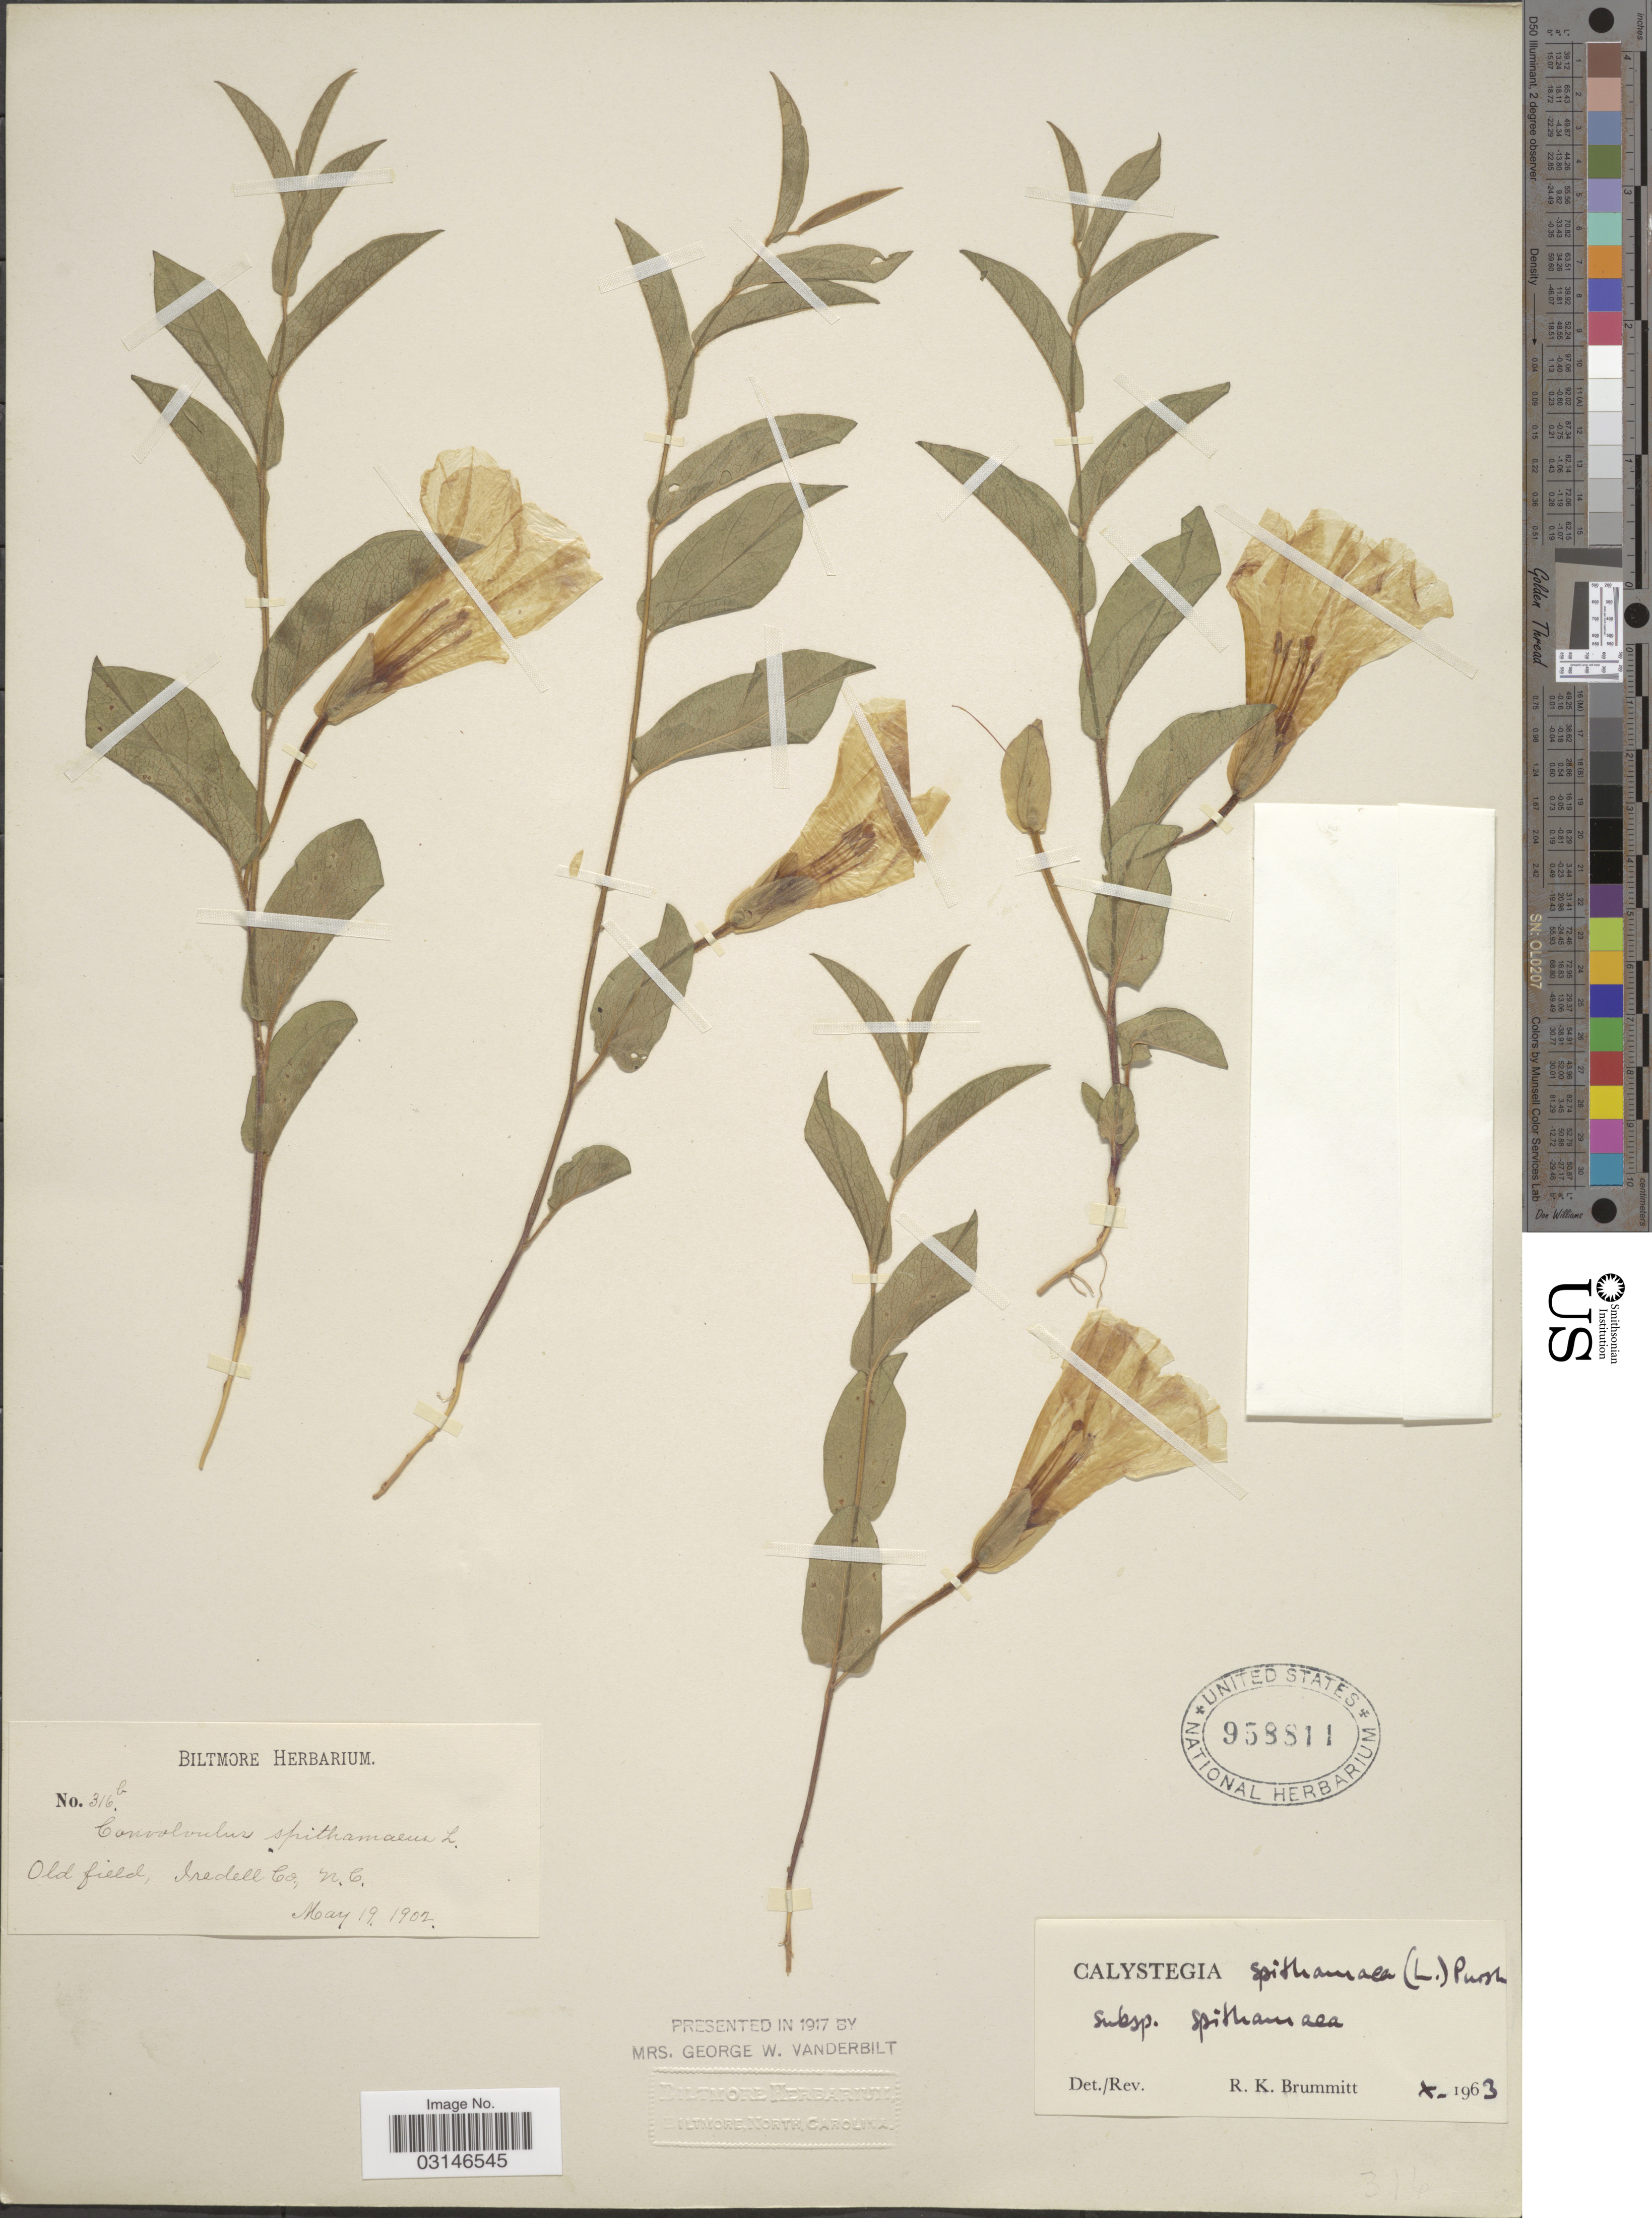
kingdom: Plantae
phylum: Tracheophyta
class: Magnoliopsida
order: Solanales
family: Convolvulaceae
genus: Calystegia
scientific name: Calystegia spithamaea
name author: (L.) Pursh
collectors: ex herb. Biltmore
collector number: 316b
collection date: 1902-05-19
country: United States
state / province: North Carolina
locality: Old field, Iredell Co., N.C.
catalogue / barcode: US 958811